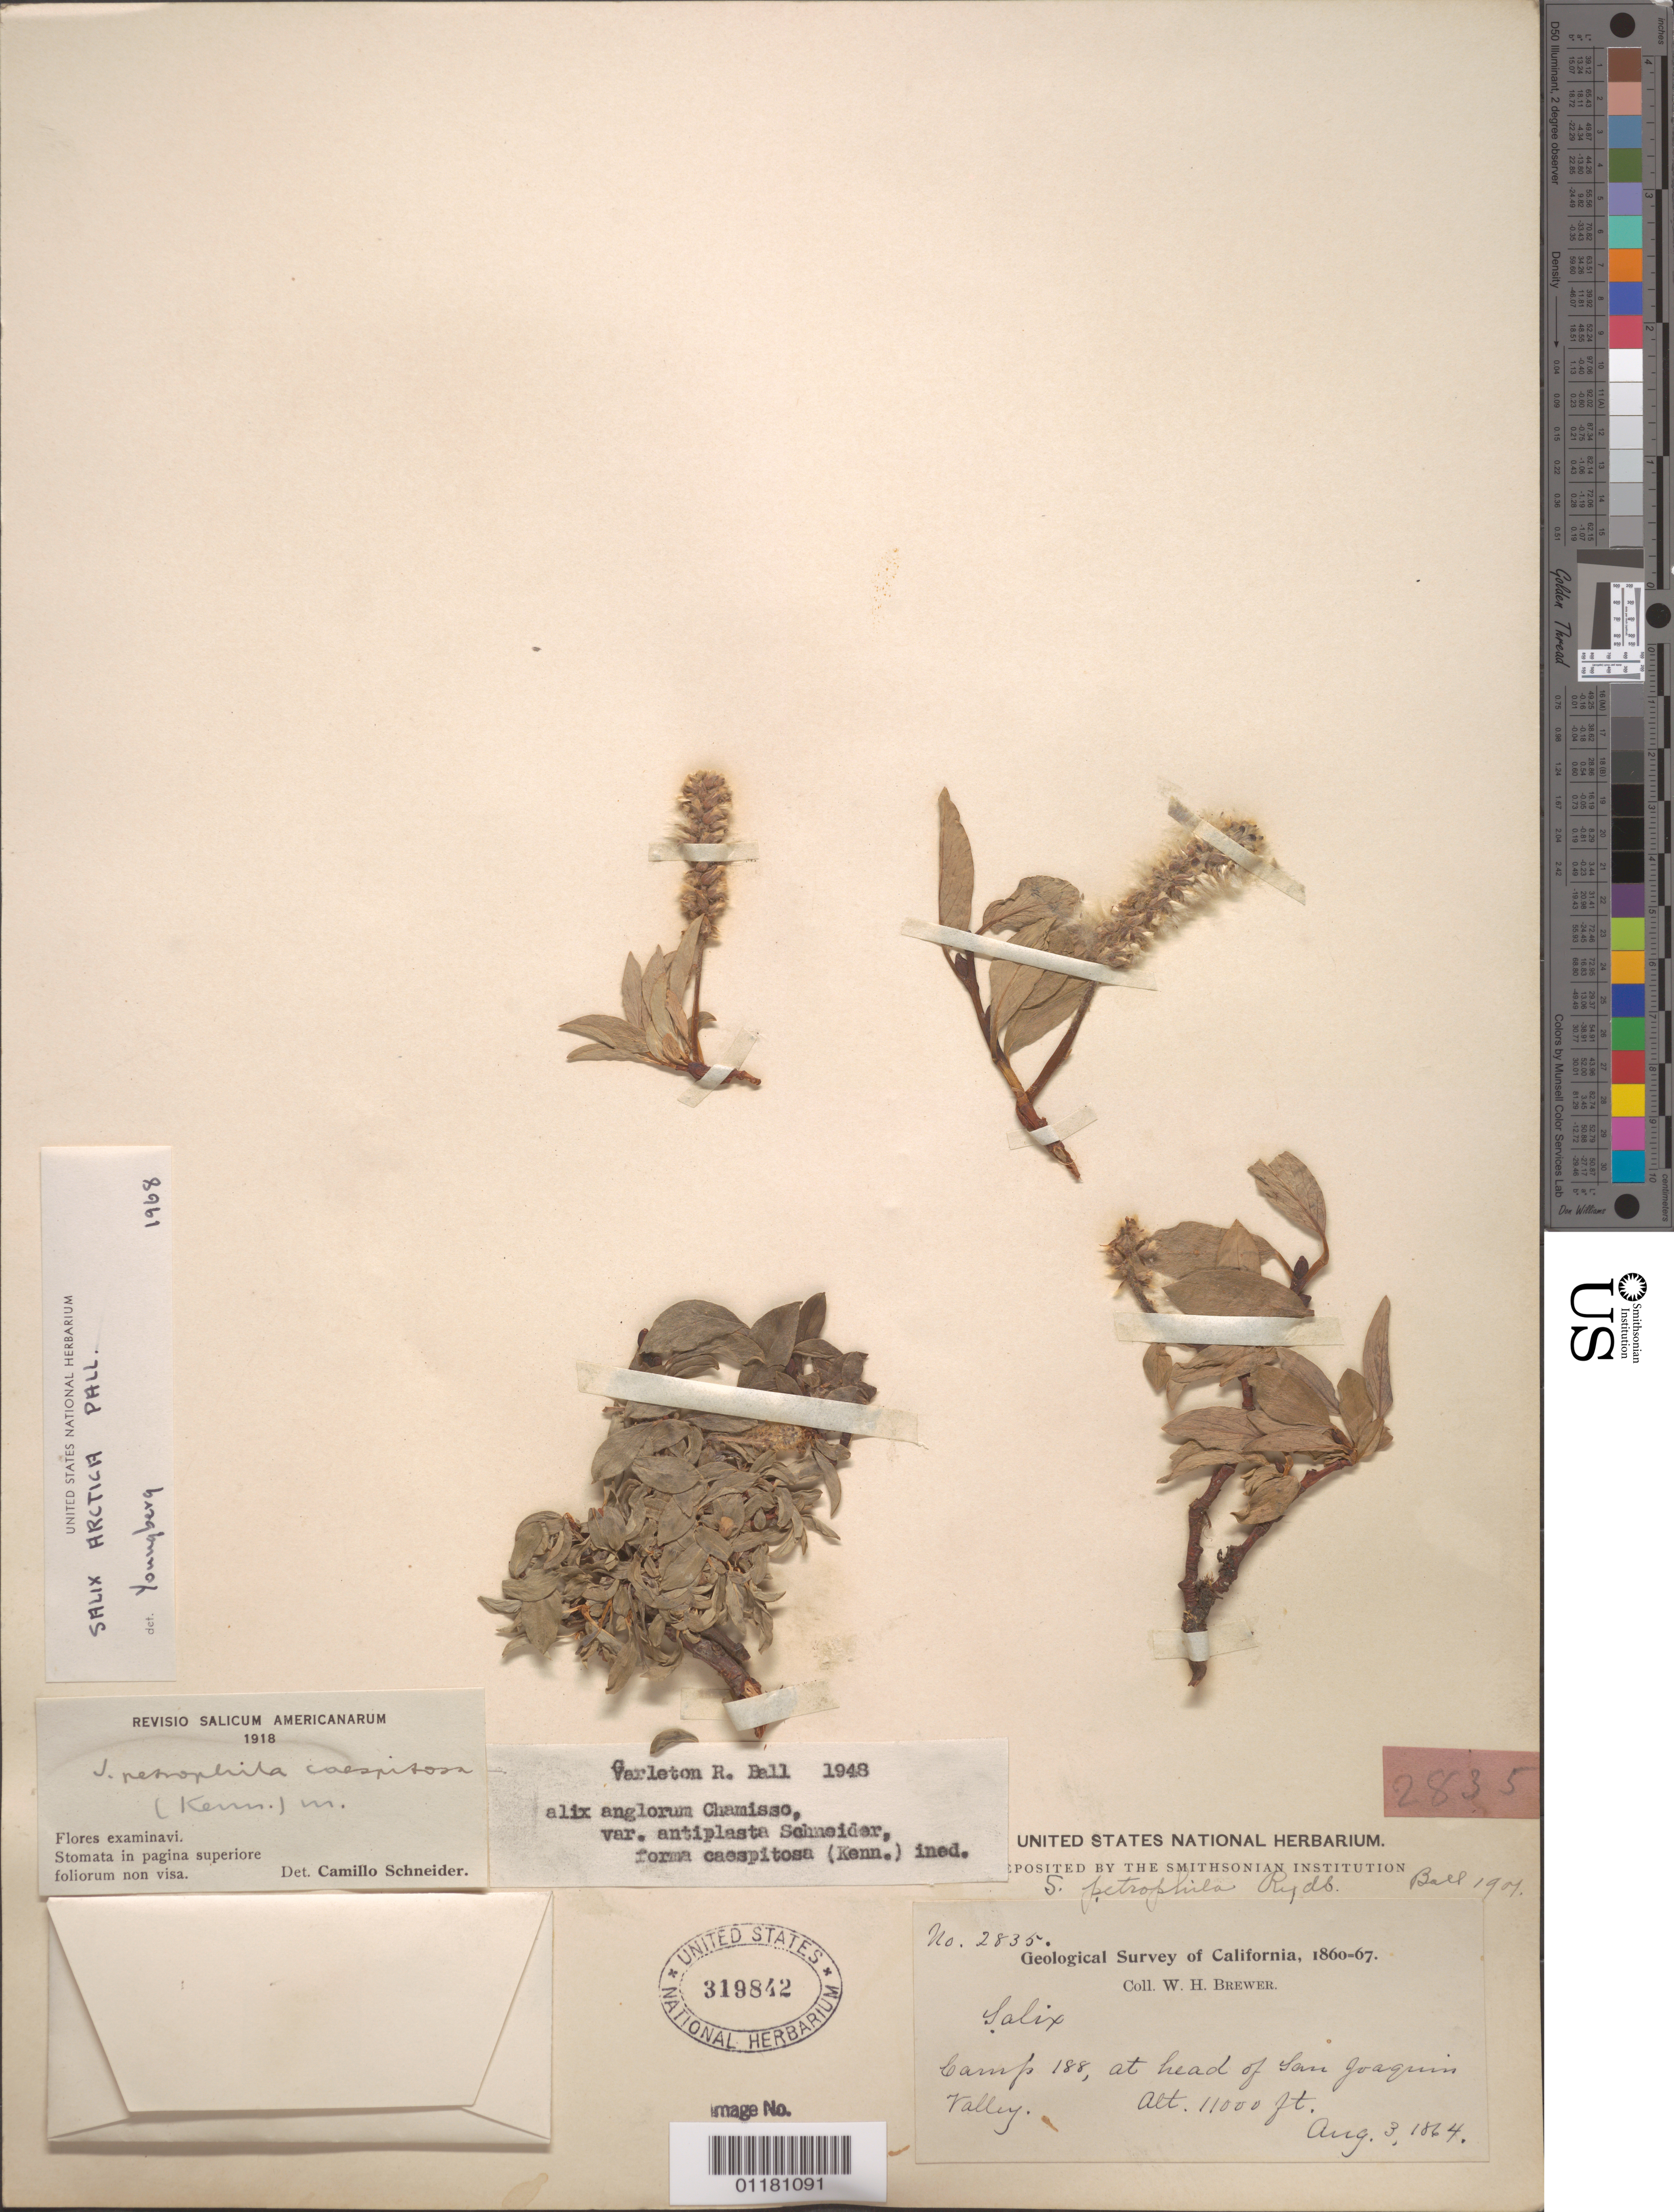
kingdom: Plantae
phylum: Tracheophyta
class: Magnoliopsida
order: Malpighiales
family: Salicaceae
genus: Salix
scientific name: Salix arctica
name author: Pall.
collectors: W. H. Brewer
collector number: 2835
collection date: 1864-08-03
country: United States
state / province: California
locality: Camp 188, head of San Joaquin Valley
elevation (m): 3353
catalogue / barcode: US 319842